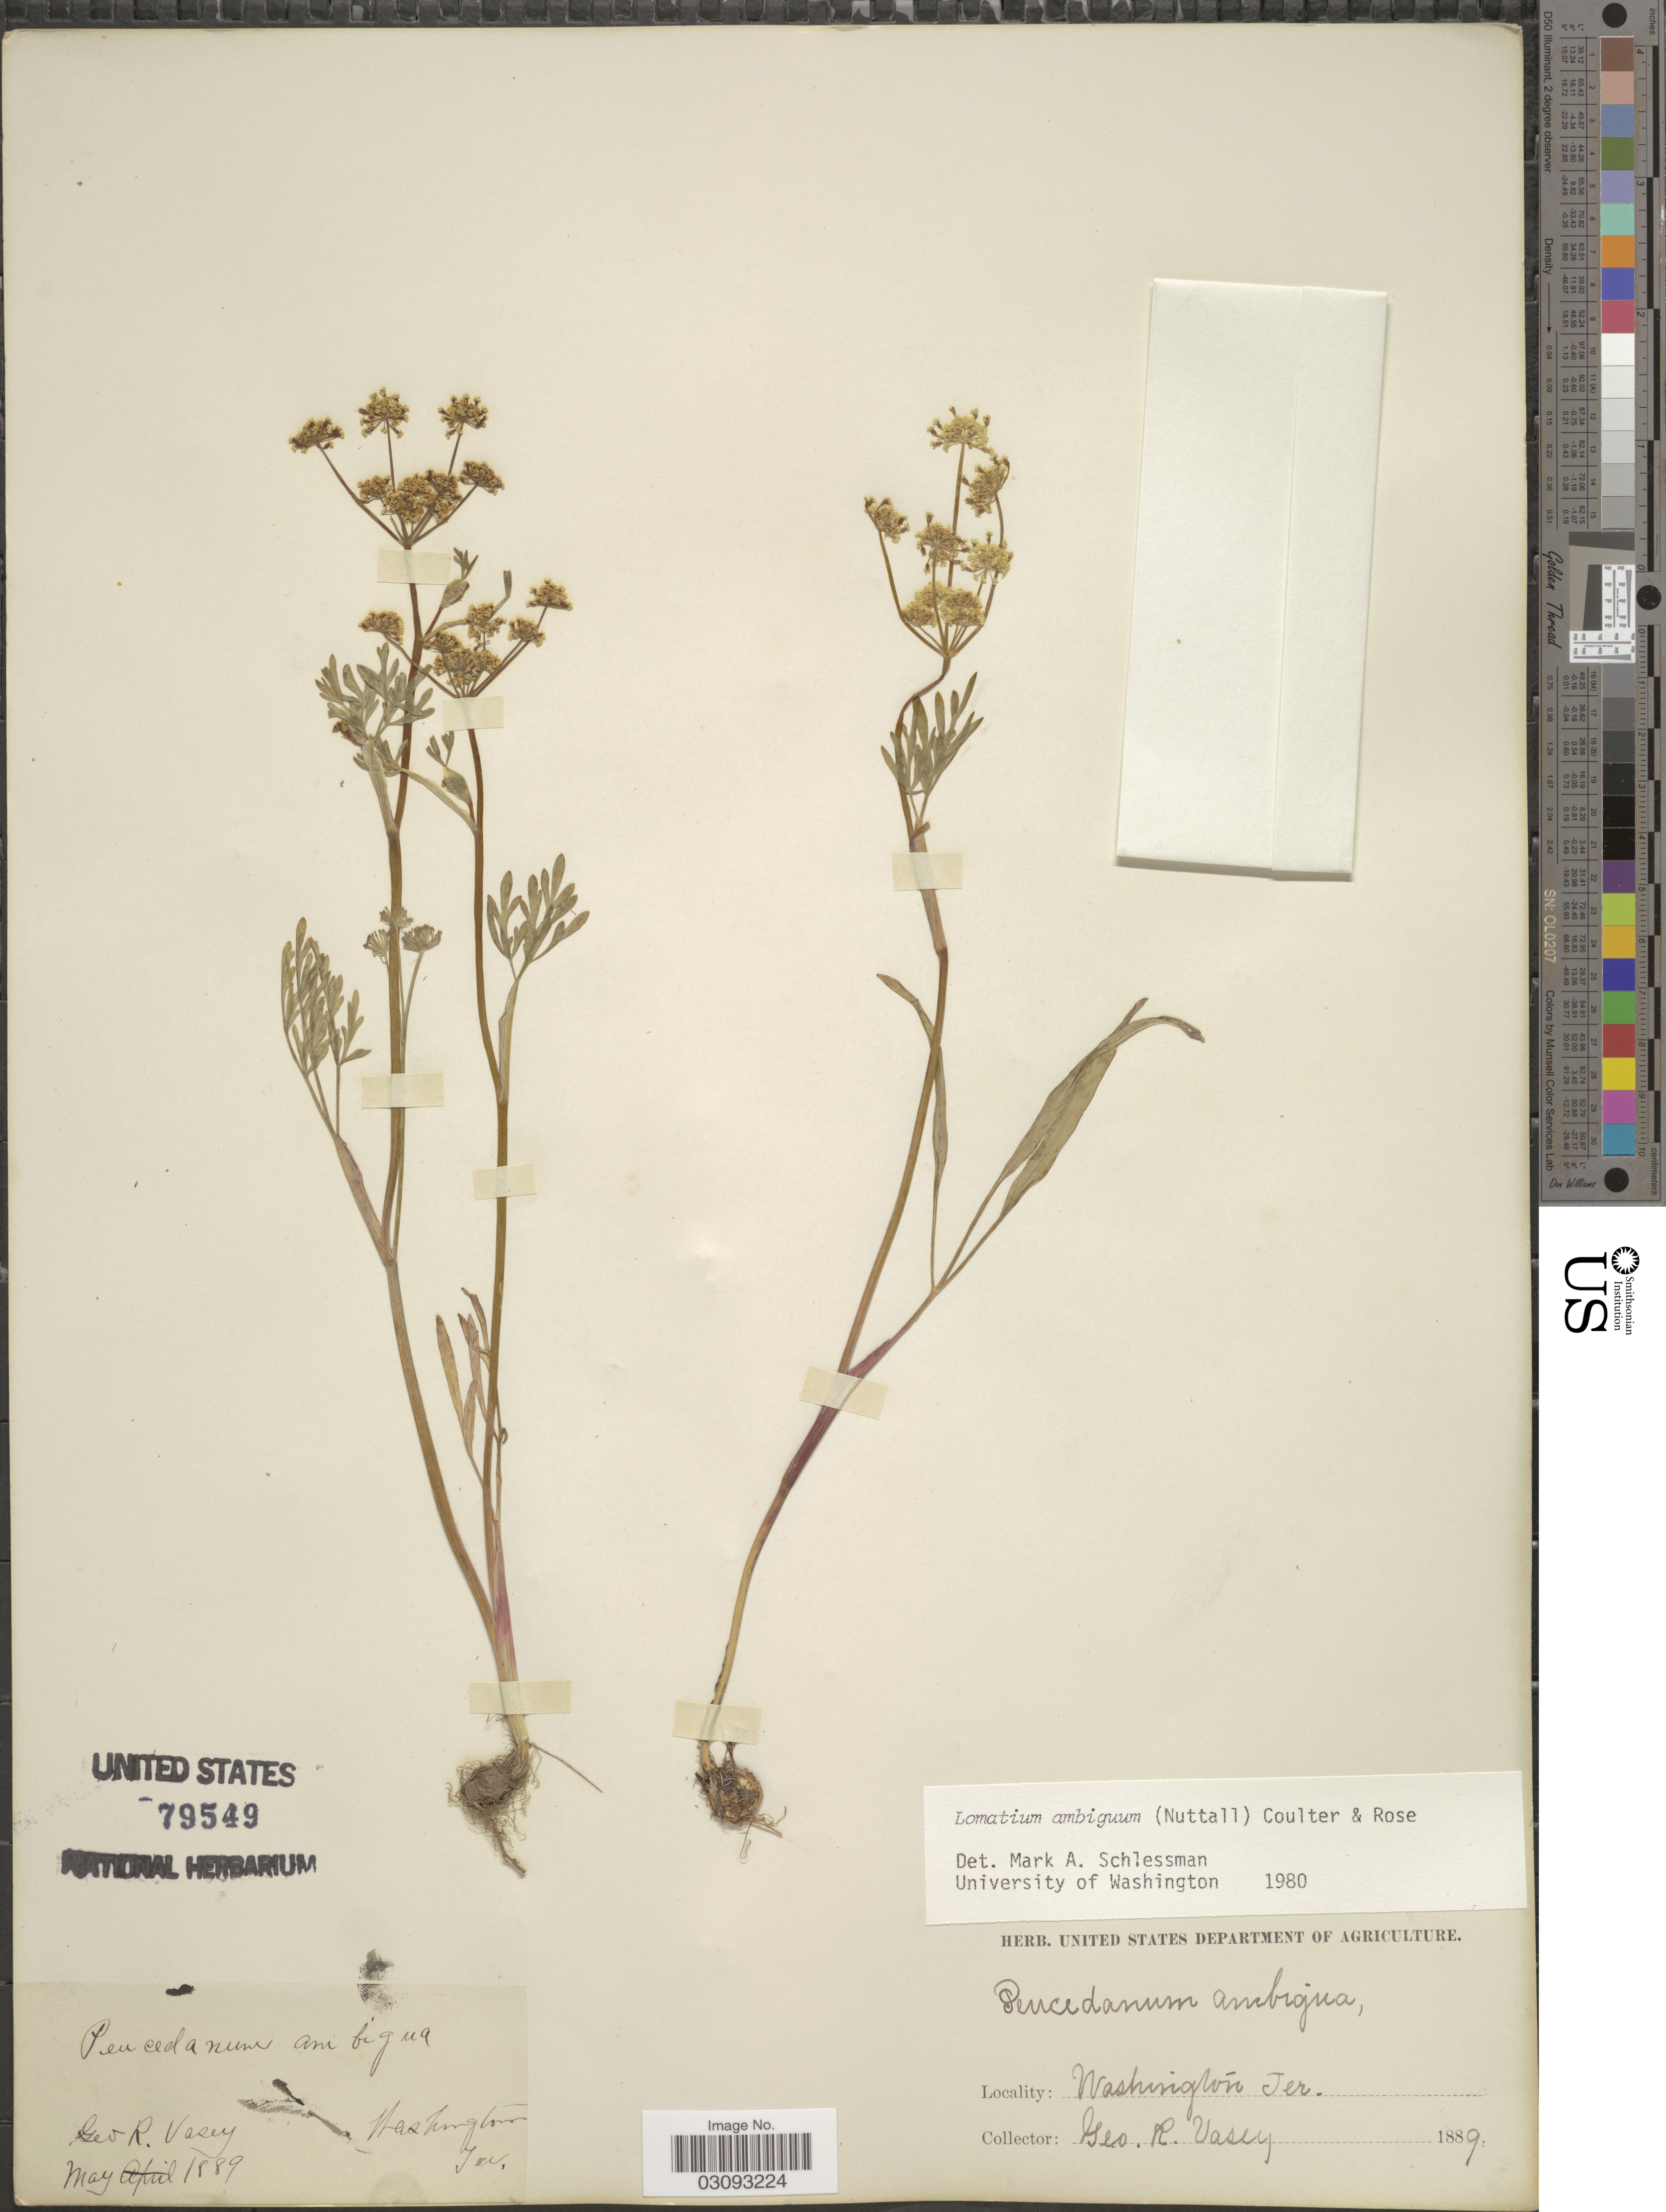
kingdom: Plantae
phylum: Tracheophyta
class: Magnoliopsida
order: Apiales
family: Apiaceae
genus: Lomatium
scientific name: Lomatium ambiguum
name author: (Nutt.) Coult. & Rose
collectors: G. R. Vasey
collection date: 1889-05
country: United States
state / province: Washington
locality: Washington Ter.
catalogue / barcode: US 79549